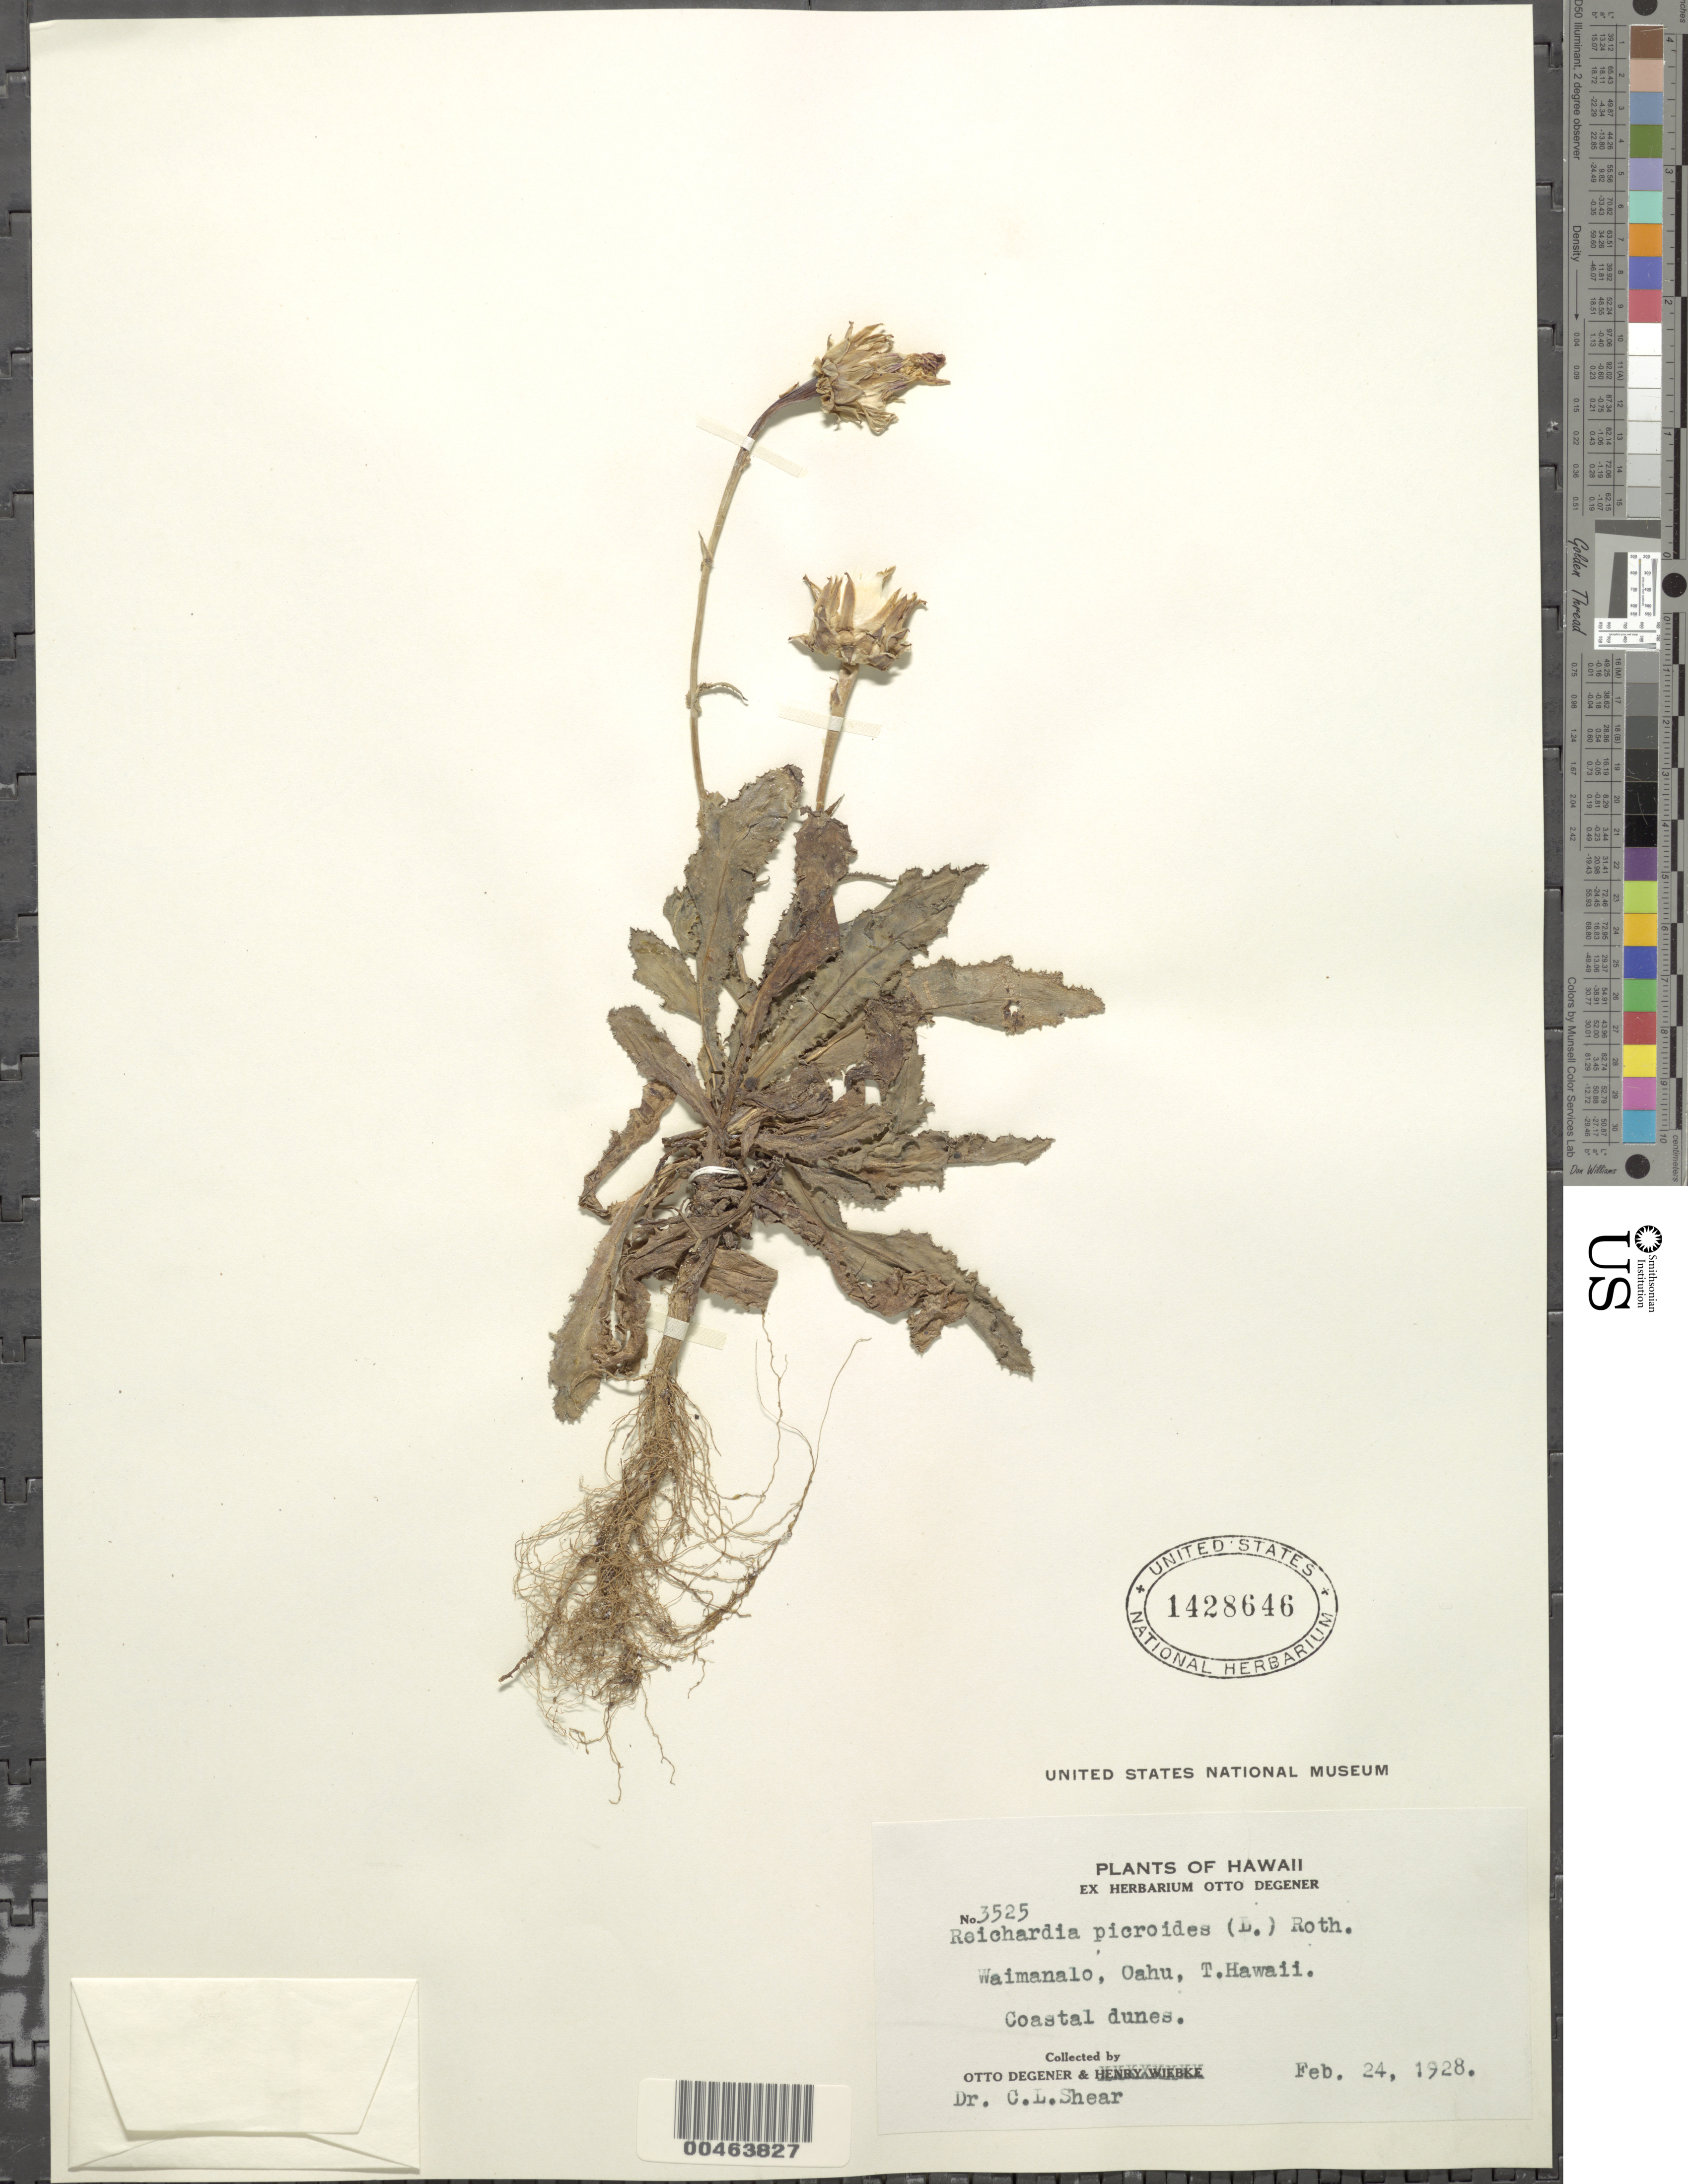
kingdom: Plantae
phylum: Tracheophyta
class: Magnoliopsida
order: Asterales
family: Asteraceae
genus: Reichardia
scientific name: Reichardia picroides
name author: (L.) Roth.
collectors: O. Degener & C. L. Shear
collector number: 3525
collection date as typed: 24 Feb 1928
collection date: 1928-02-24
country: United States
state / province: Hawaii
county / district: Honolulu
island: Oahu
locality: Waimanalo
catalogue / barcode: US 1428646